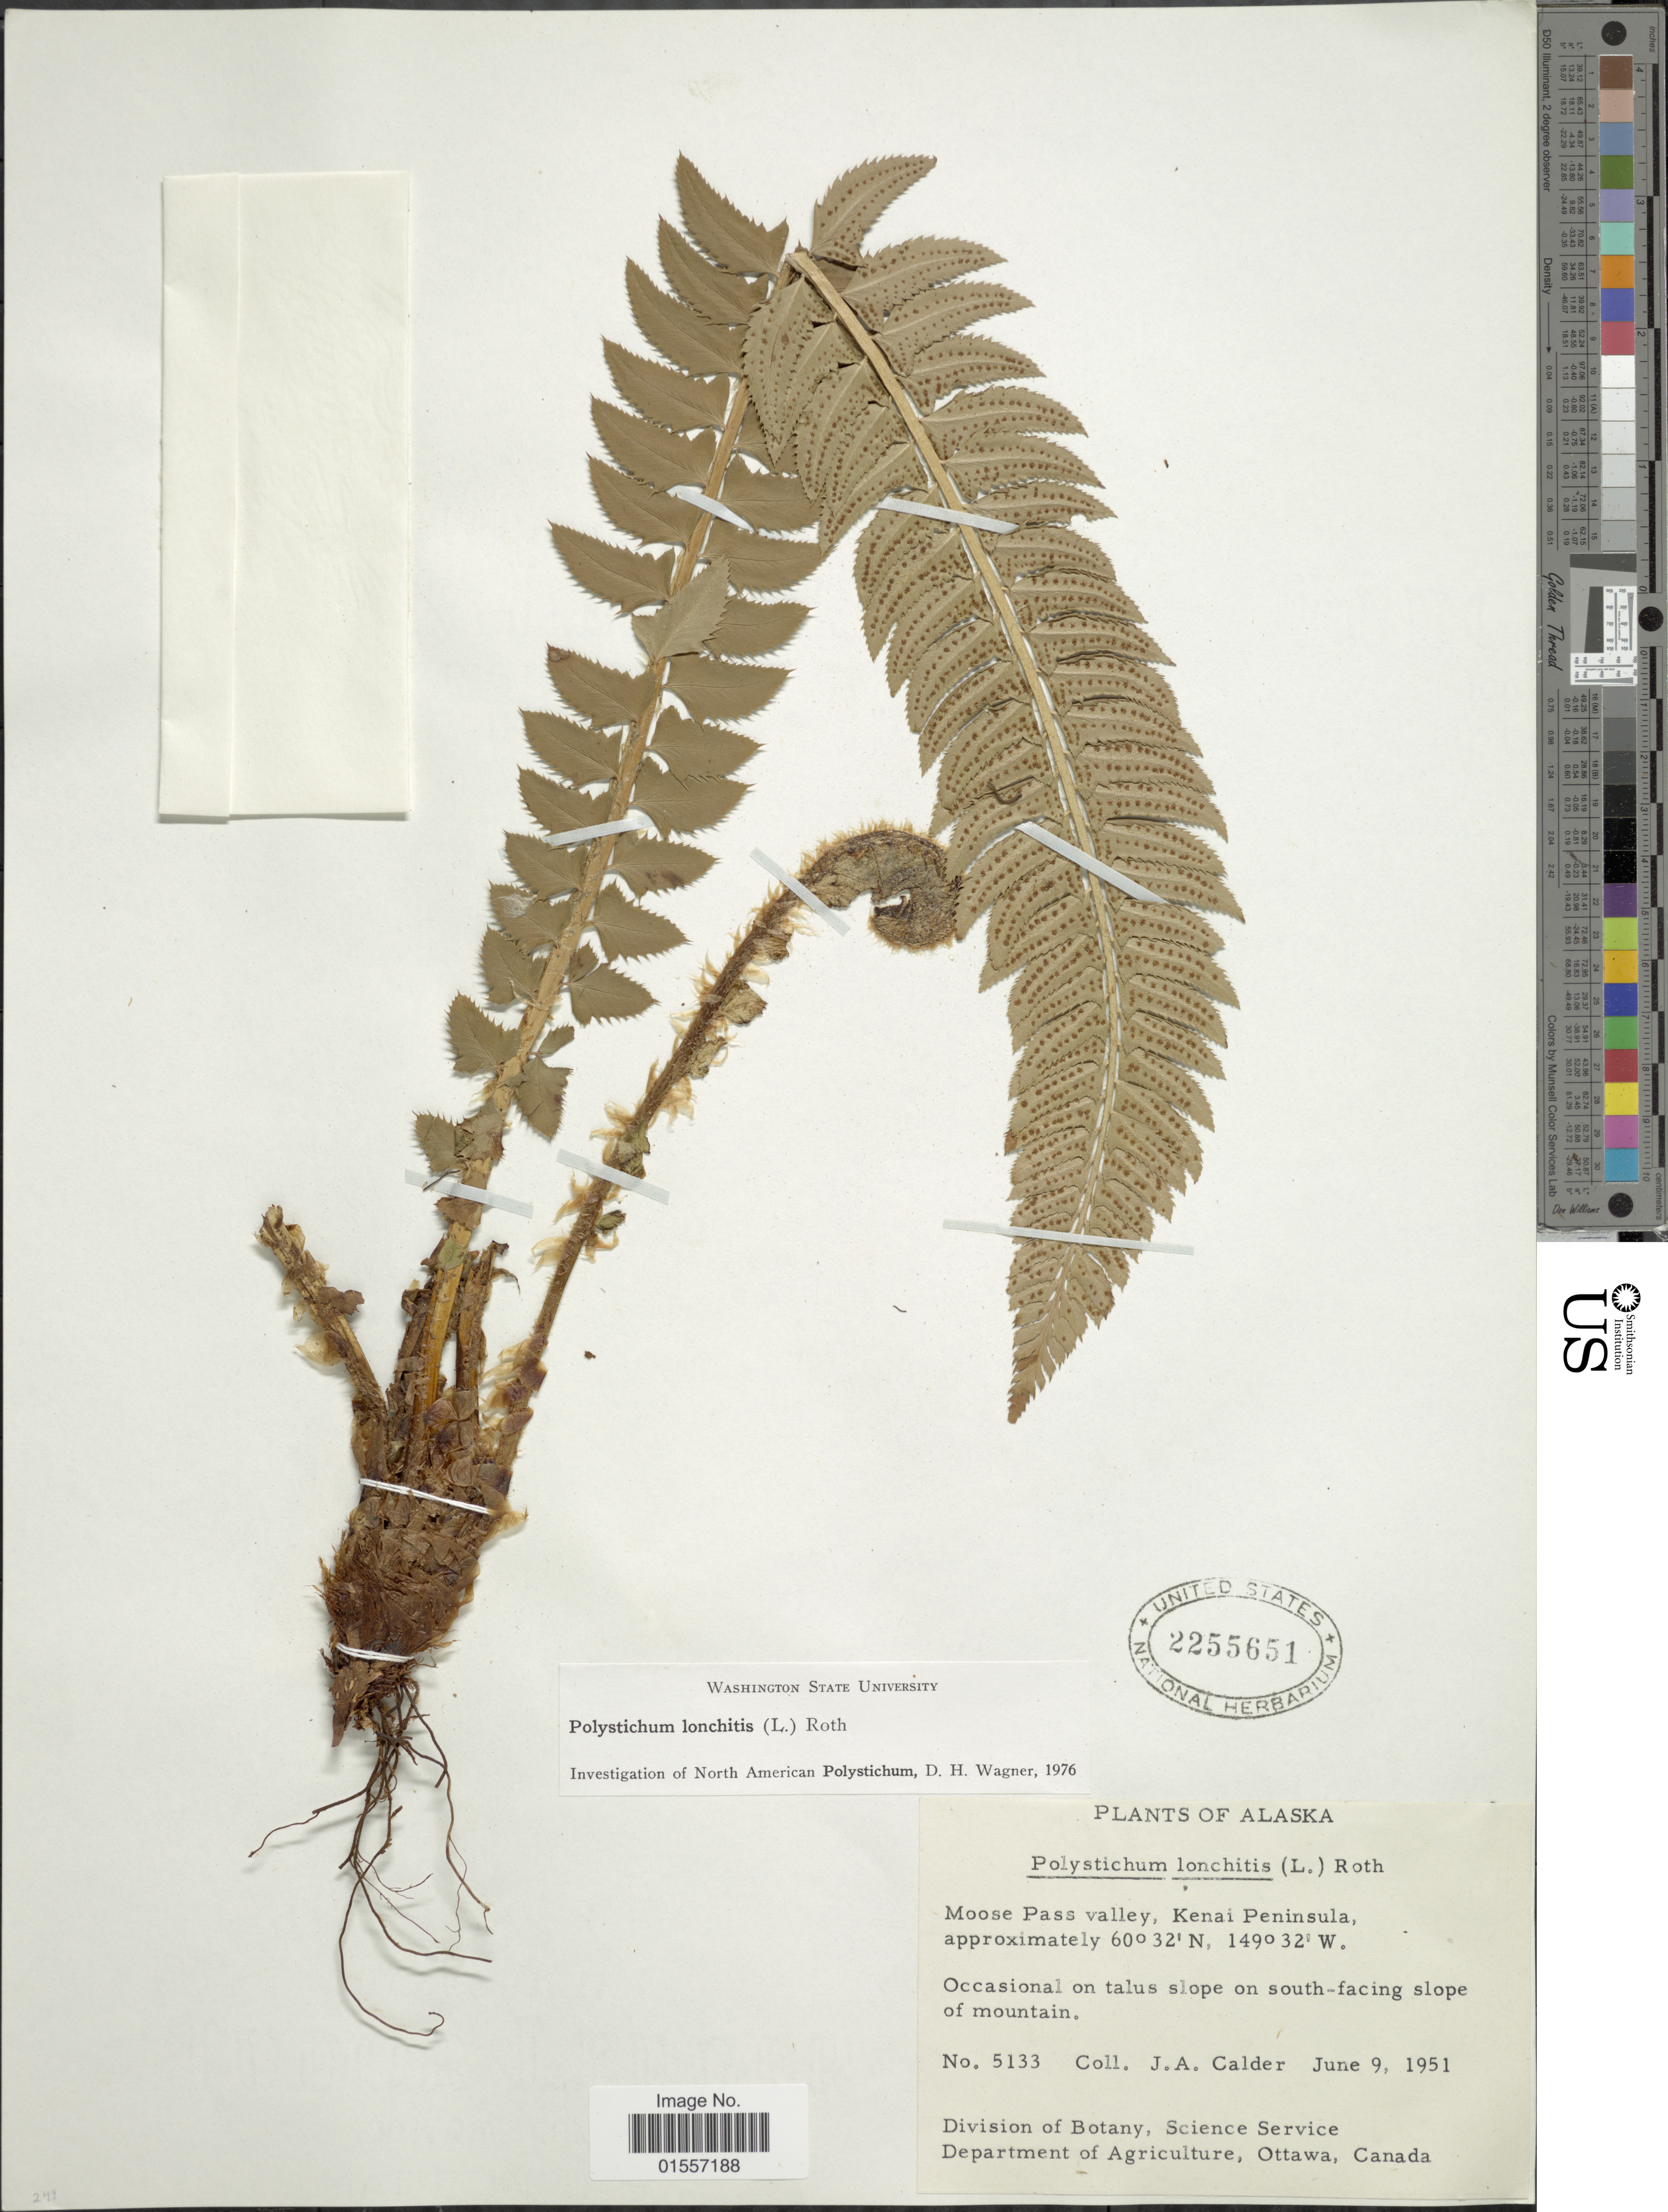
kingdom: Plantae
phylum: Tracheophyta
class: Polypodiopsida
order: Polypodiales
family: Dryopteridaceae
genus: Polystichum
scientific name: Polystichum lonchitis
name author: (Roth) L.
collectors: J. A. Calder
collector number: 5133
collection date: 1951-06-09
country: United States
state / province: Alaska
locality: Moose Pass valley, Kenai Peninsula, Occasional on talus slope on south-facing slope of mountain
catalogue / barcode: US 2255651